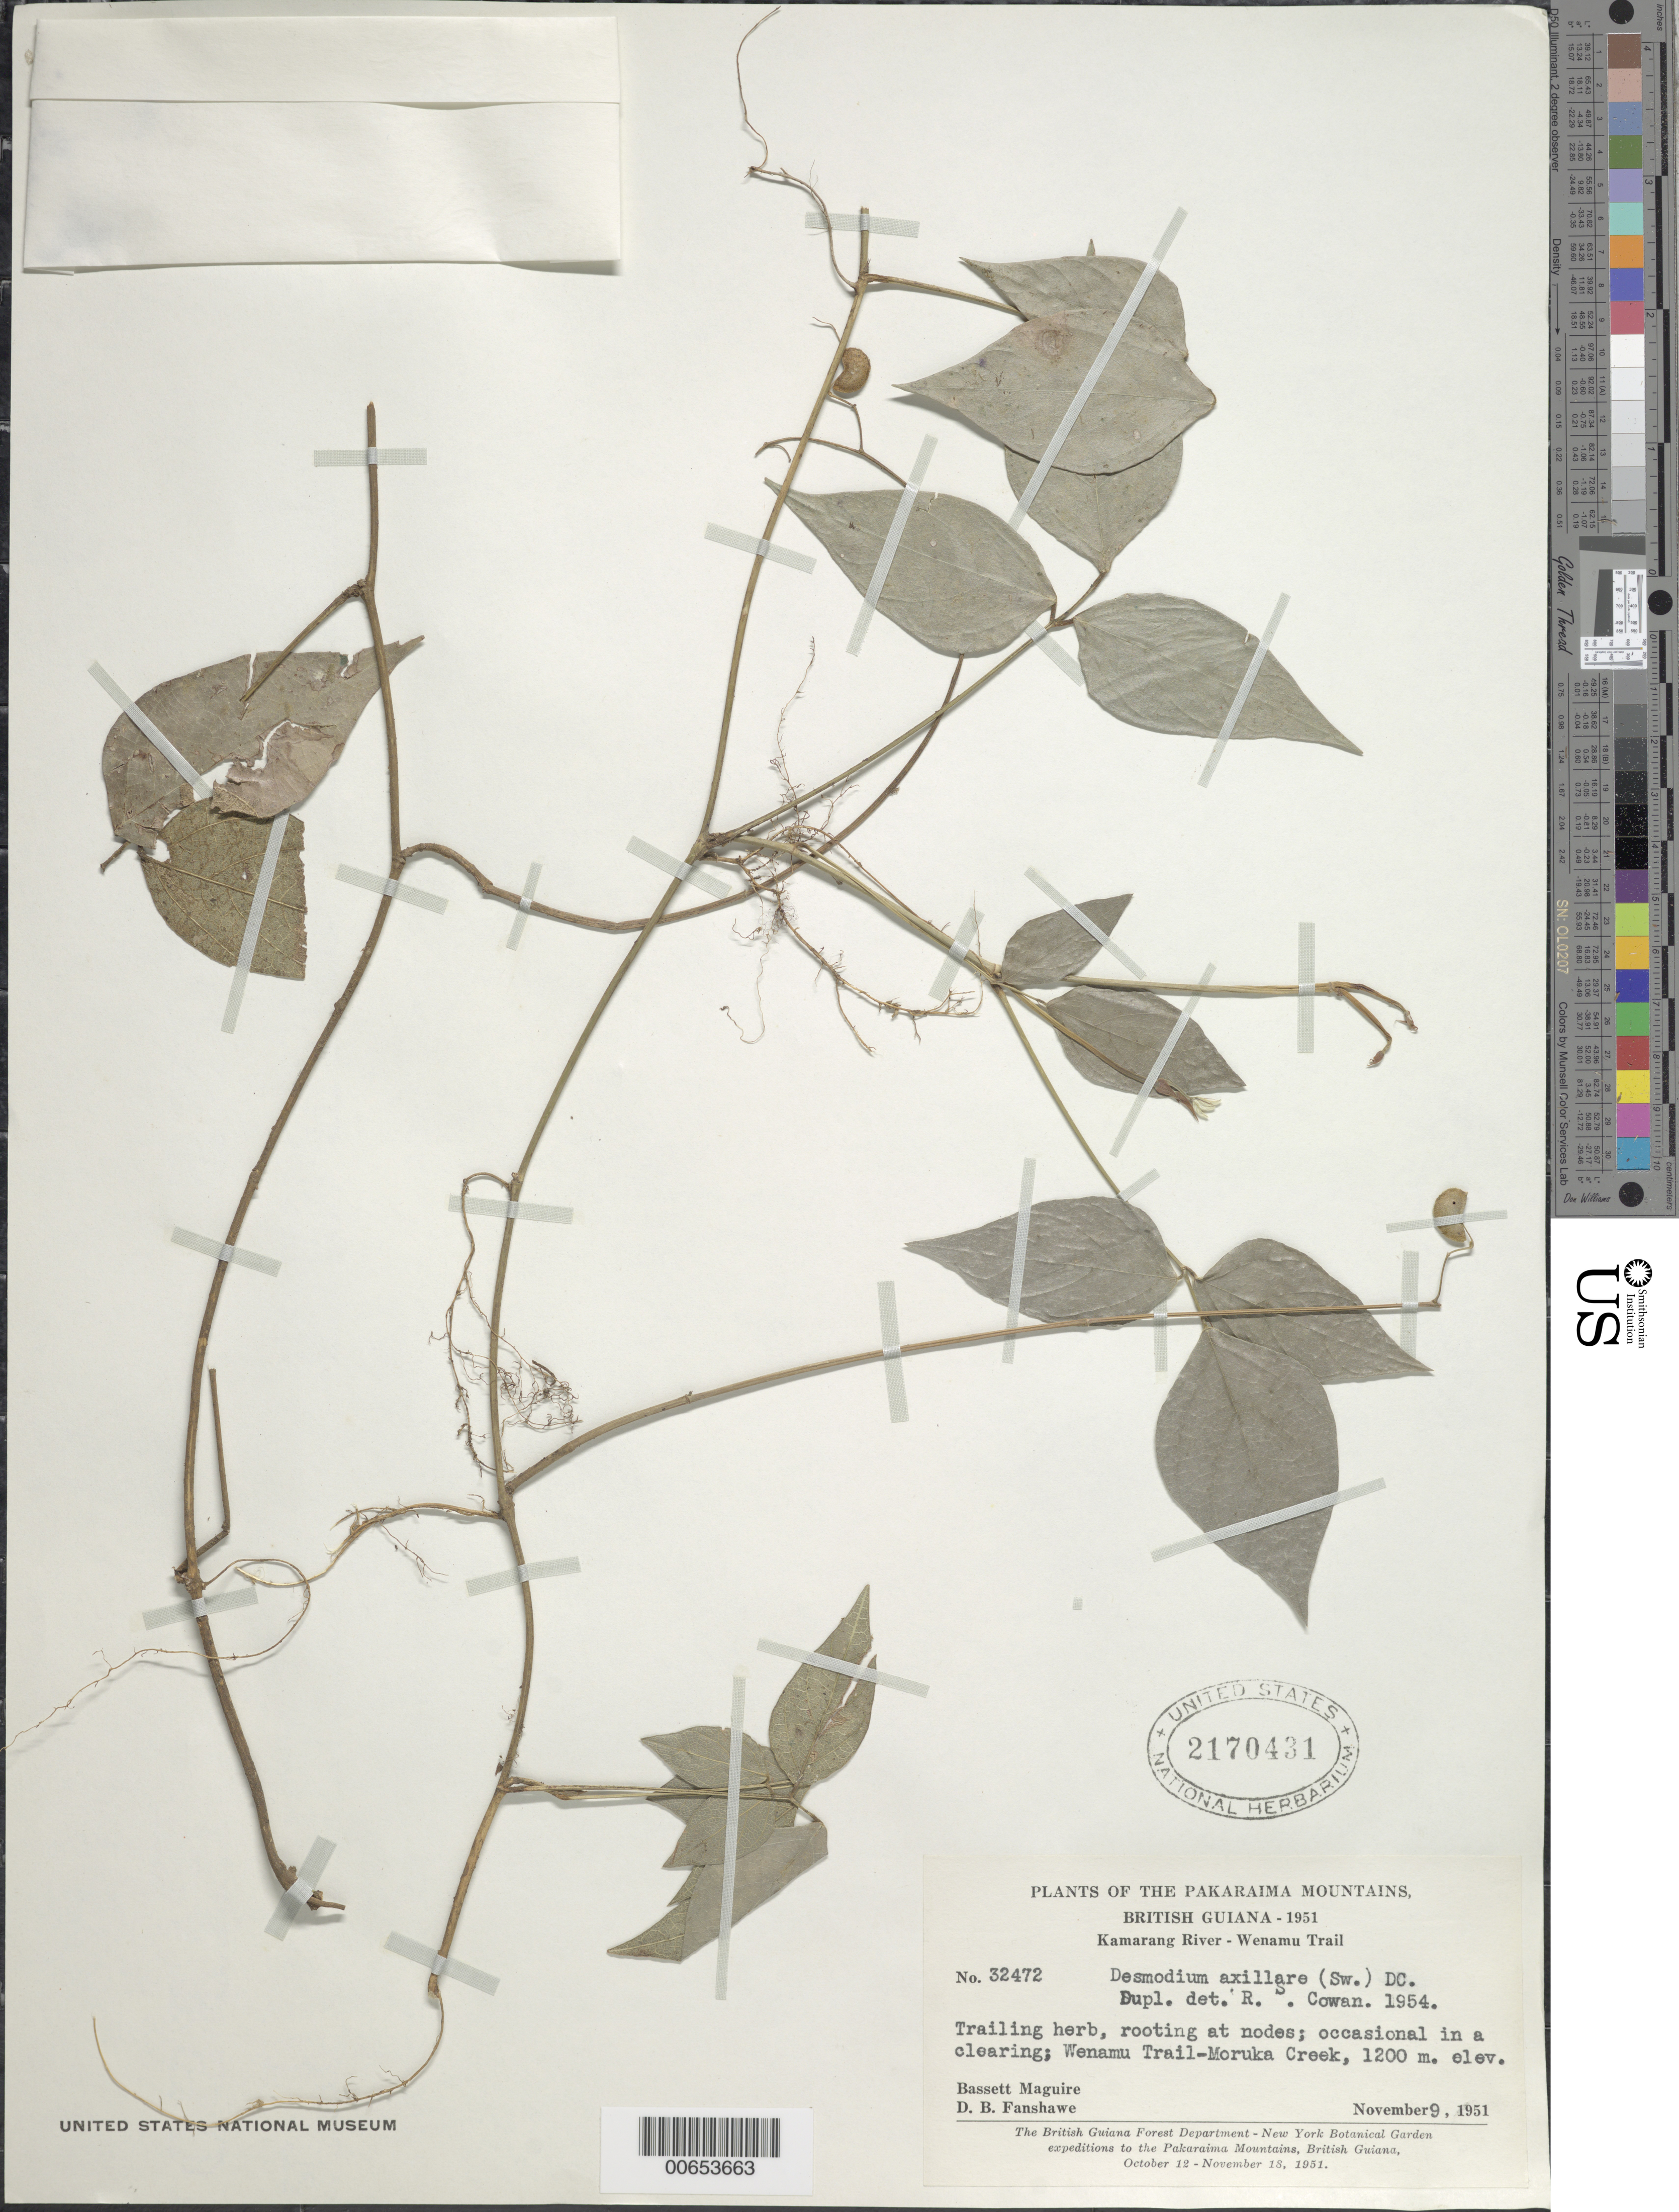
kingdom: Plantae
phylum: Tracheophyta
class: Magnoliopsida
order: Fabales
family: Fabaceae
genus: Desmodium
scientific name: Desmodium axillare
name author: (Sw.) DC.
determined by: Cowan, R. S.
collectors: B. Maguire & D. B. Fanshawe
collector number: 32472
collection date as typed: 9-Nov-51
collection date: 1951-11-09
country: Guyana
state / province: Cuyuni-Mazaruni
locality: Moruka Creek, Kamarang River-Wenamu Trail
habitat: Clearing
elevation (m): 1200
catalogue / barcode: US 2170431